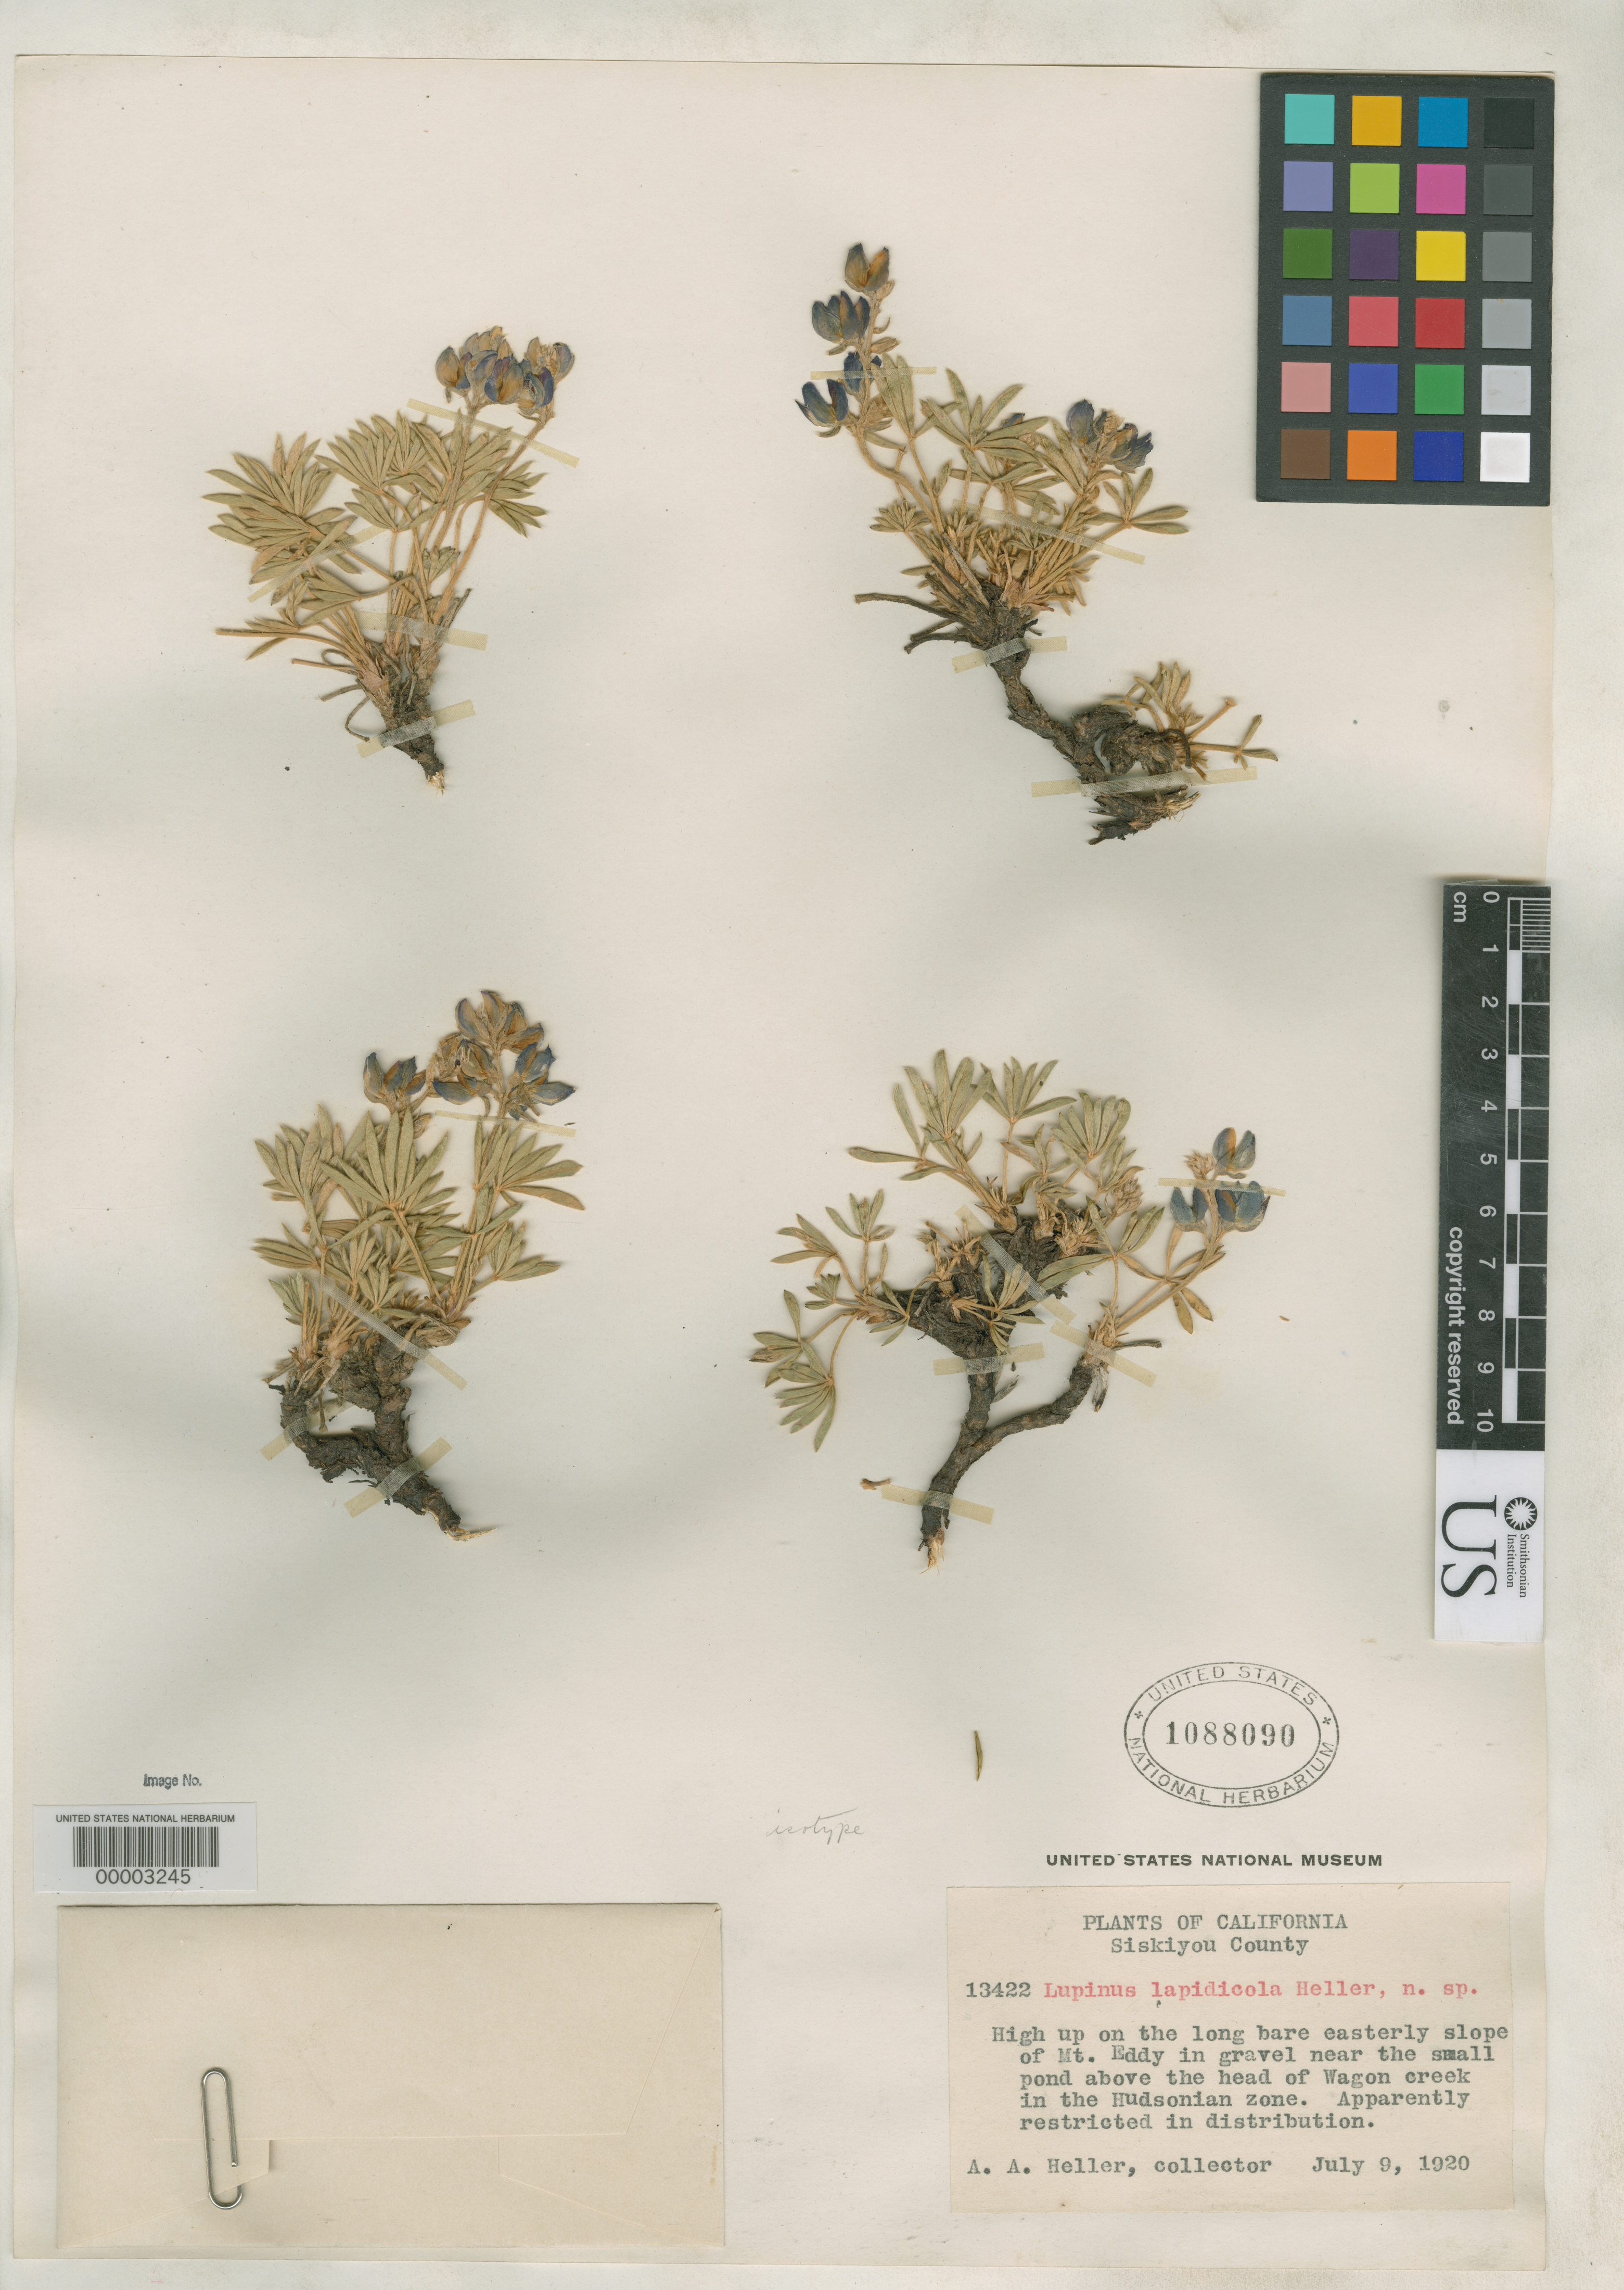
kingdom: Plantae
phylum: Tracheophyta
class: Magnoliopsida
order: Fabales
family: Fabaceae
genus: Lupinus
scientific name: Lupinus lapidicola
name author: A. Heller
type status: Isotype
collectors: A. A. Heller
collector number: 13422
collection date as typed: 09 Jul 1920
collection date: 1920-07-09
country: United States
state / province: California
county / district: Siskiyou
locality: Mt. Eddy, Wagon Creek.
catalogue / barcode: US 1088090